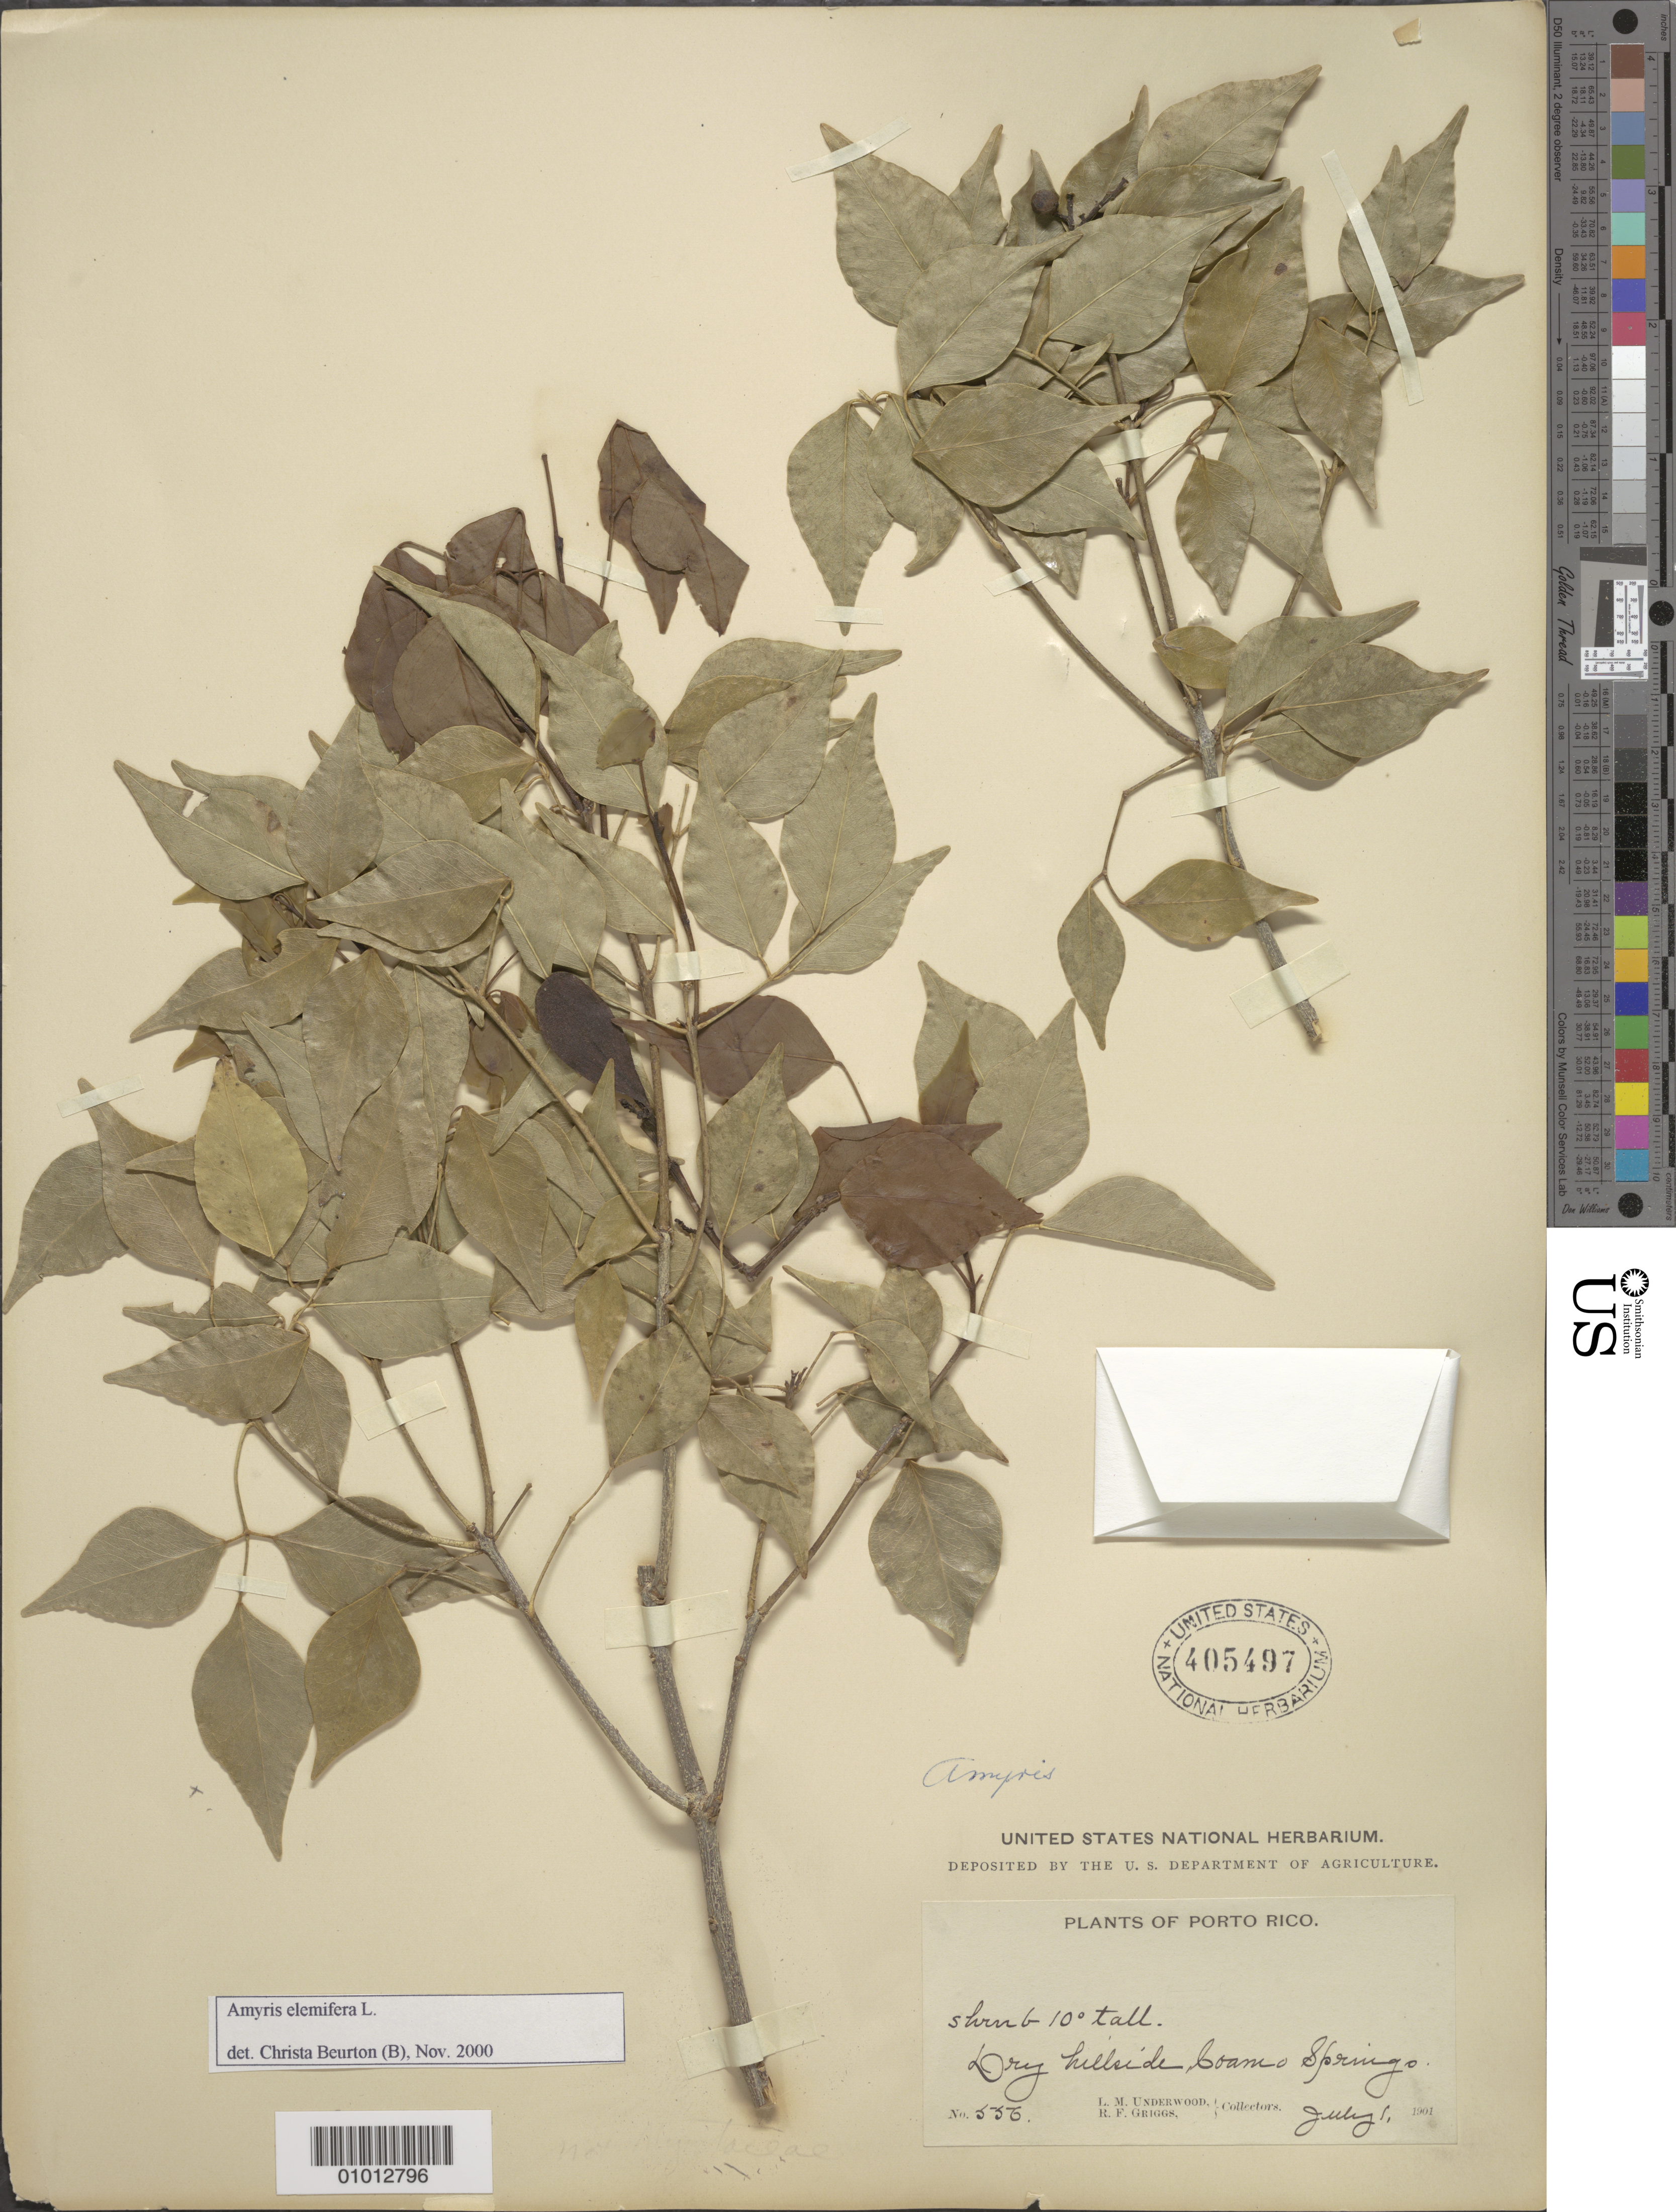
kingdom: Plantae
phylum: Tracheophyta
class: Magnoliopsida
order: Sapindales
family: Rutaceae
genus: Amyris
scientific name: Amyris elemifera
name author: L.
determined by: Beurton, C.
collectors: L. M. Underwood & R. F. Griggs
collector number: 556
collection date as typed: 01 Jul 1901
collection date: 1901-07-01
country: Puerto Rico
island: Puerto Rico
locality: Coamo Springs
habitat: Dry hillside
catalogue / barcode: US 405497